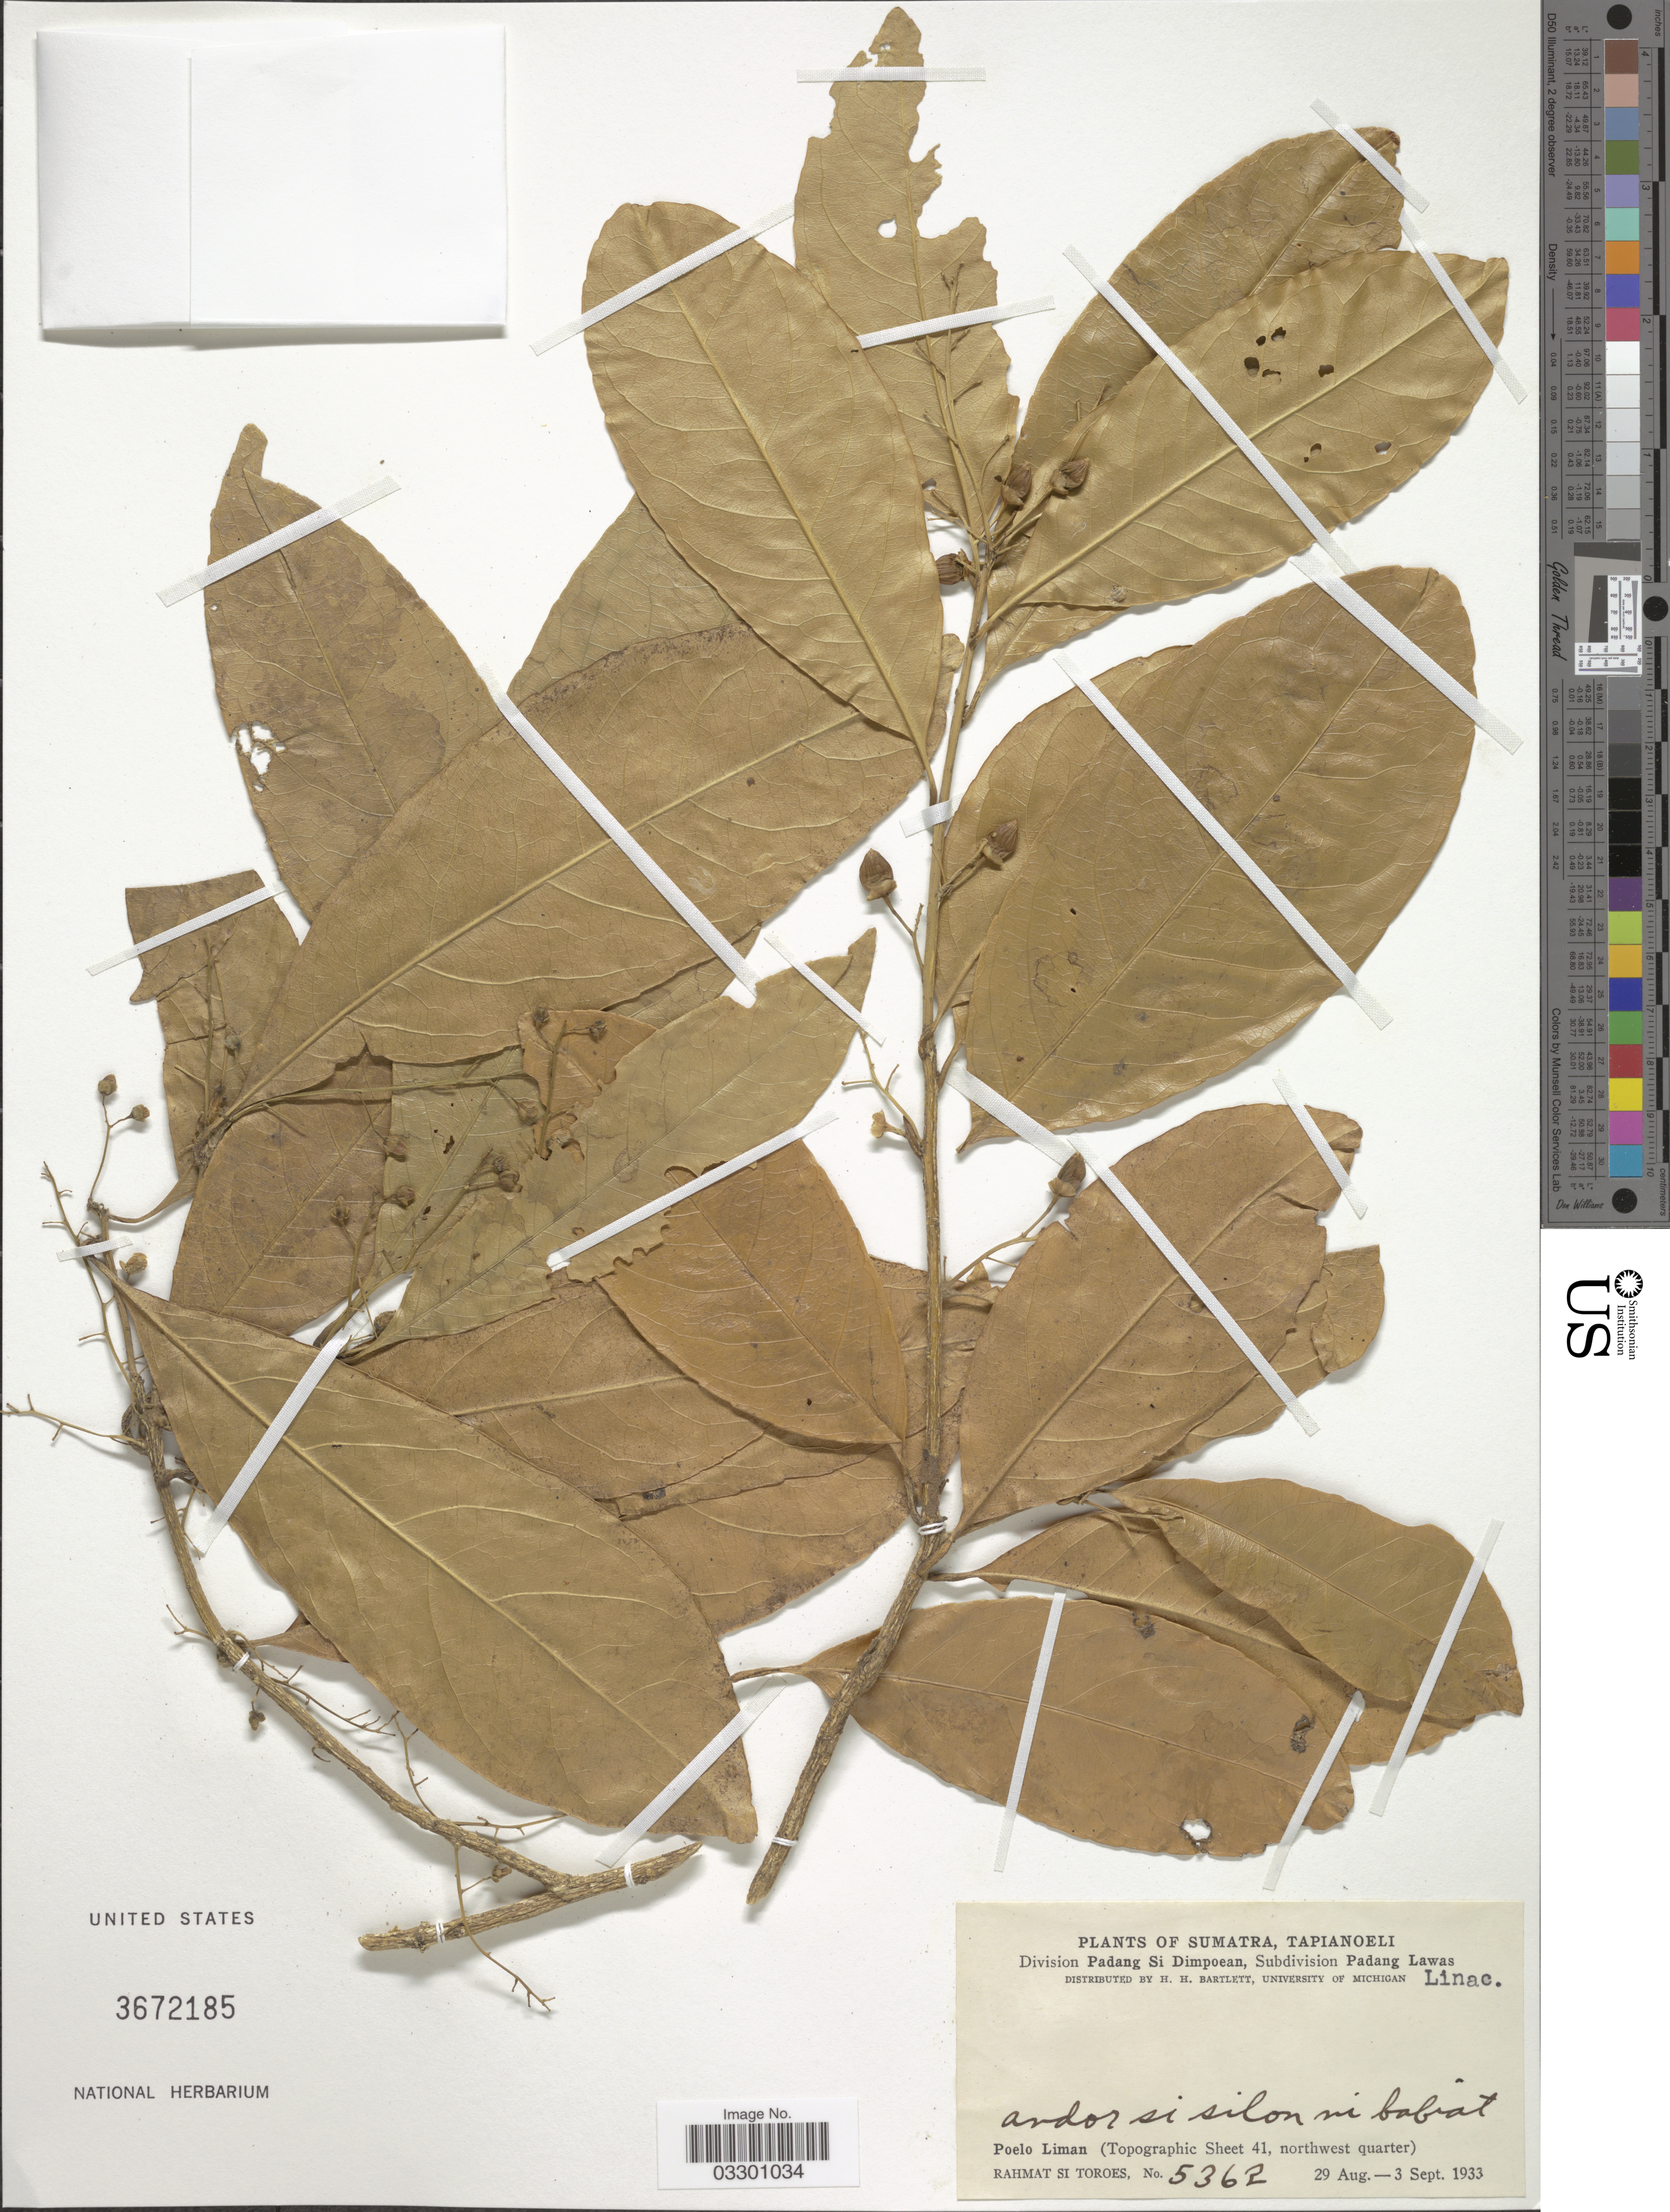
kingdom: Plantae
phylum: Tracheophyta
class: Magnoliopsida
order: Malpighiales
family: Linaceae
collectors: Rahmat Si Boeea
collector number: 5362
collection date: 1933-08-29/1933-09-03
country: Indonesia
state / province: Sumatra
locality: Tapianoeli. Poelo Liman (Topographic Sheet 41, northwest quarter).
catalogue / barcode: US 3672185